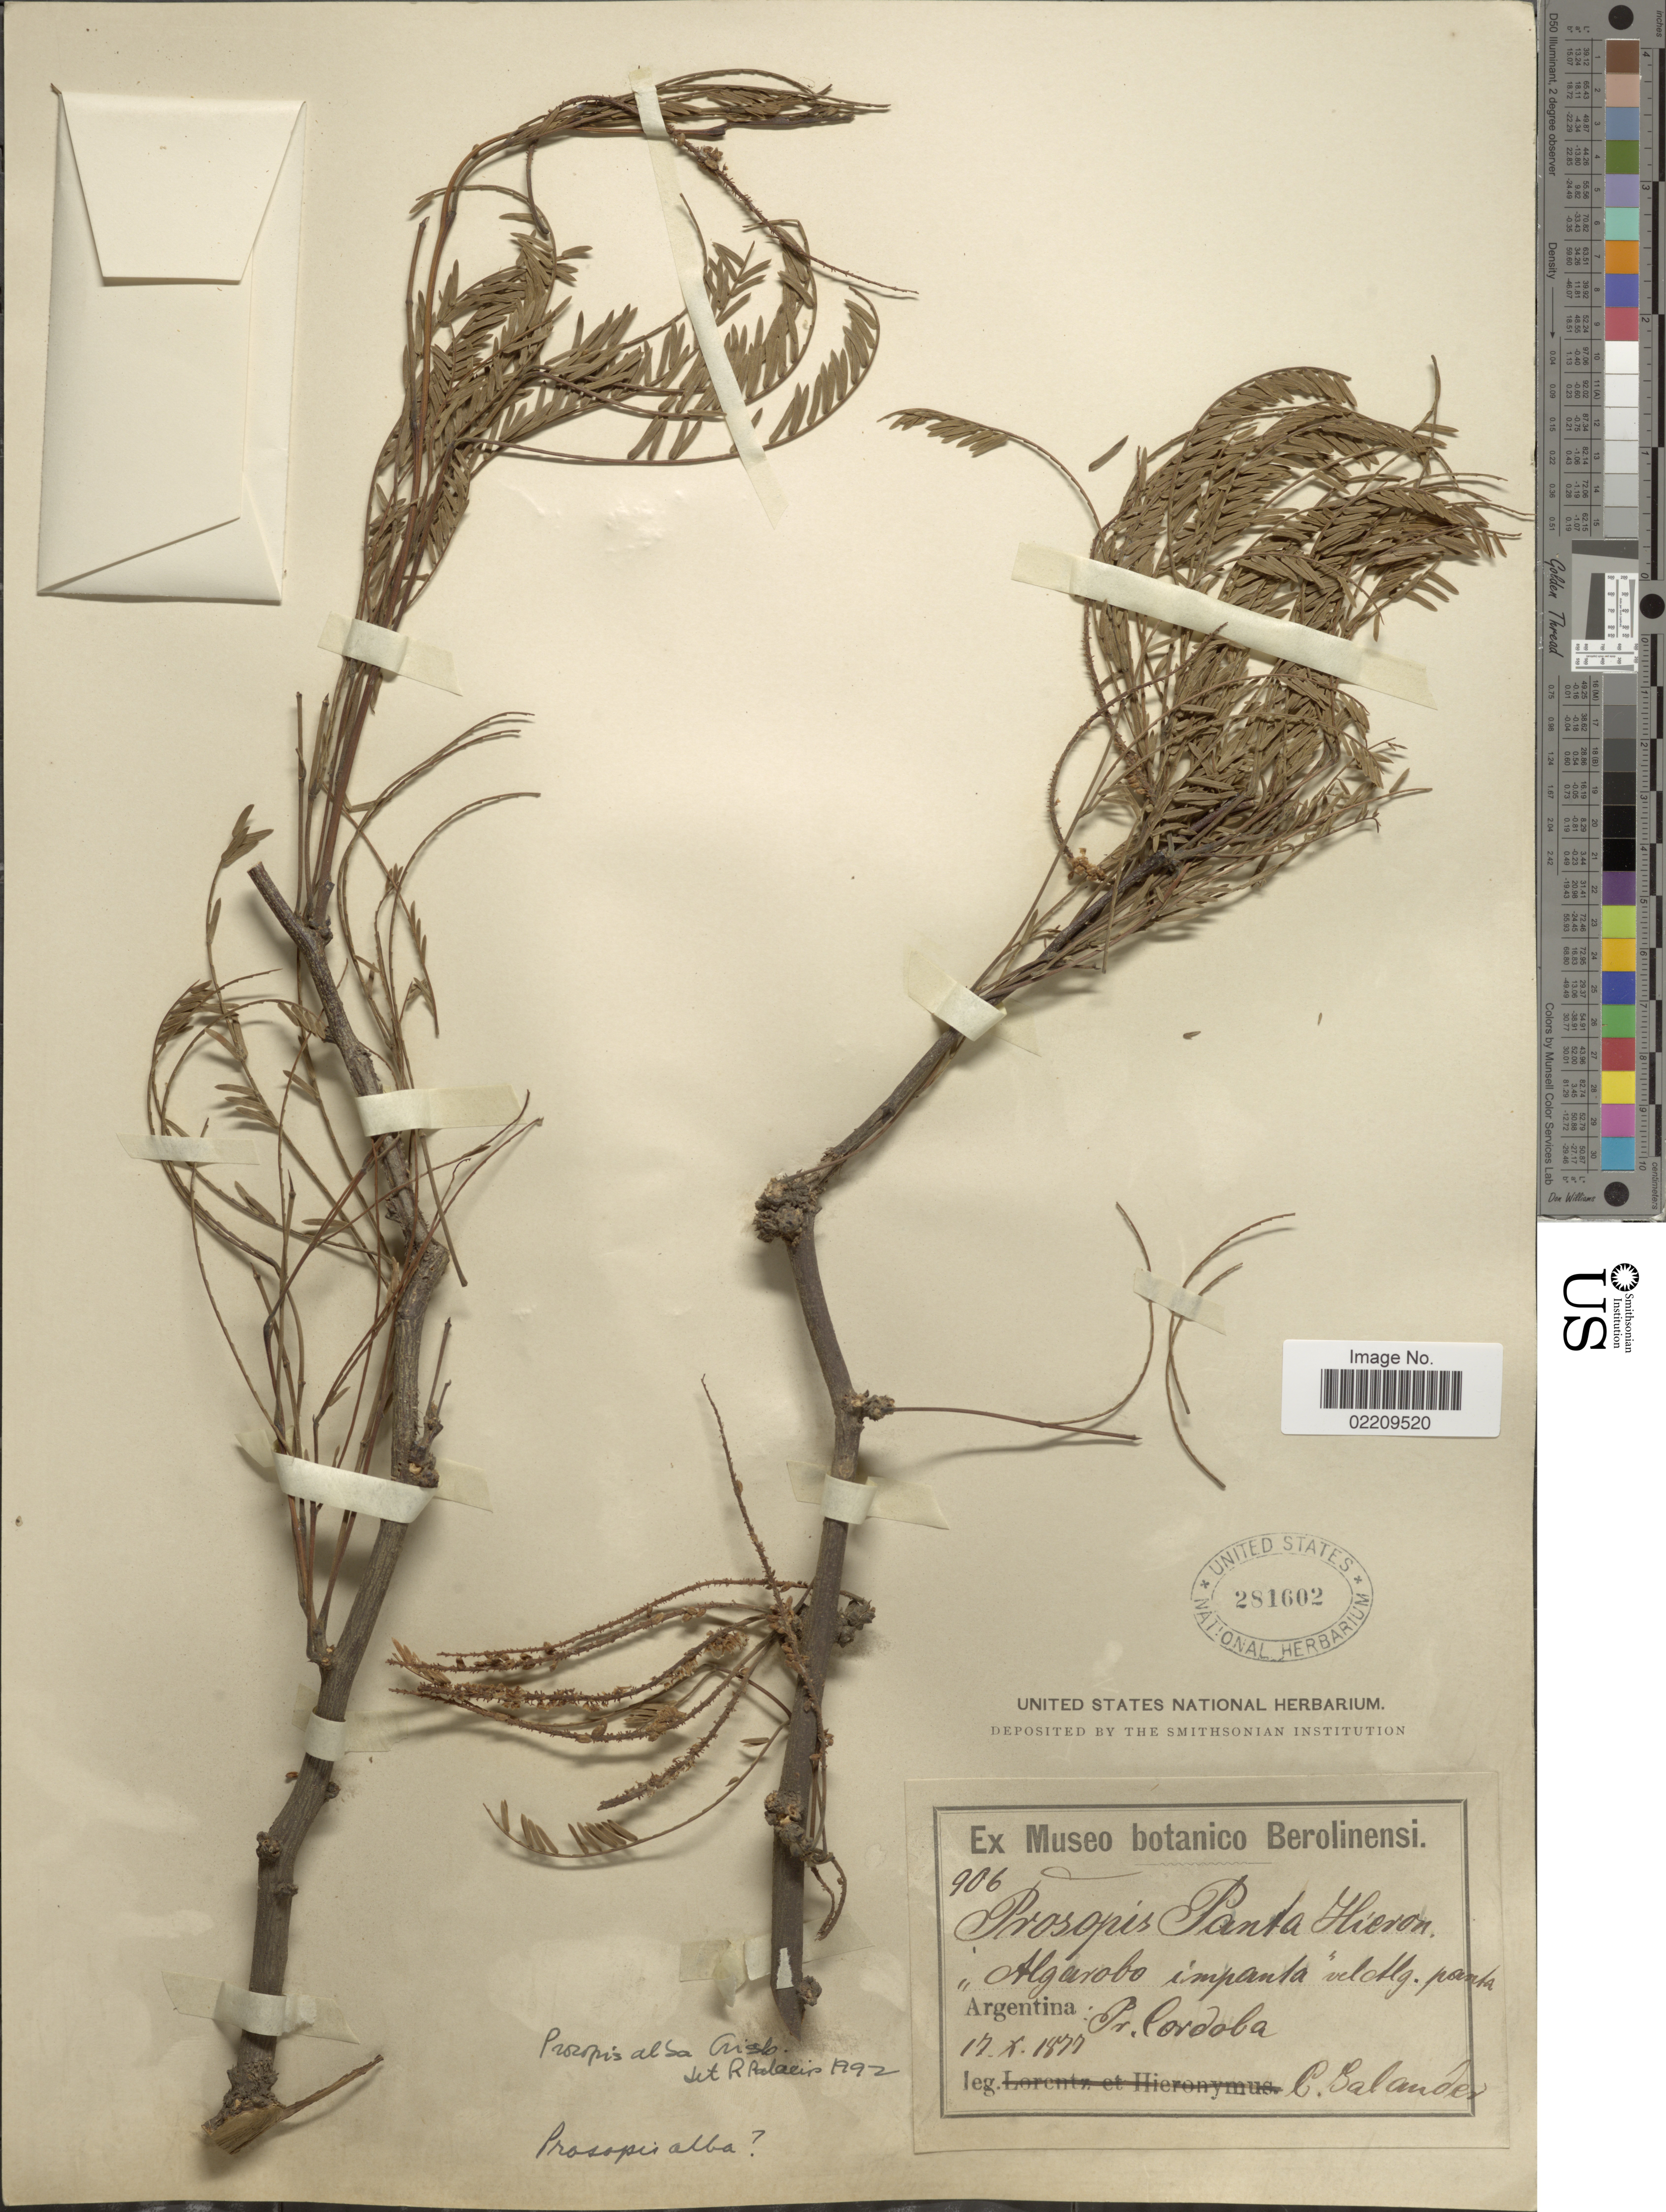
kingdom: Plantae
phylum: Tracheophyta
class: Magnoliopsida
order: Fabales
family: Fabaceae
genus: Neltuma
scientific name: Neltuma alba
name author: (Griseb.) C. E. Hughes & G.P. Lewis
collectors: C. Galander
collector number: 906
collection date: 1877-10-17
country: Argentina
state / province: Cordoba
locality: Pr. Cordoba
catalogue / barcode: US 281602